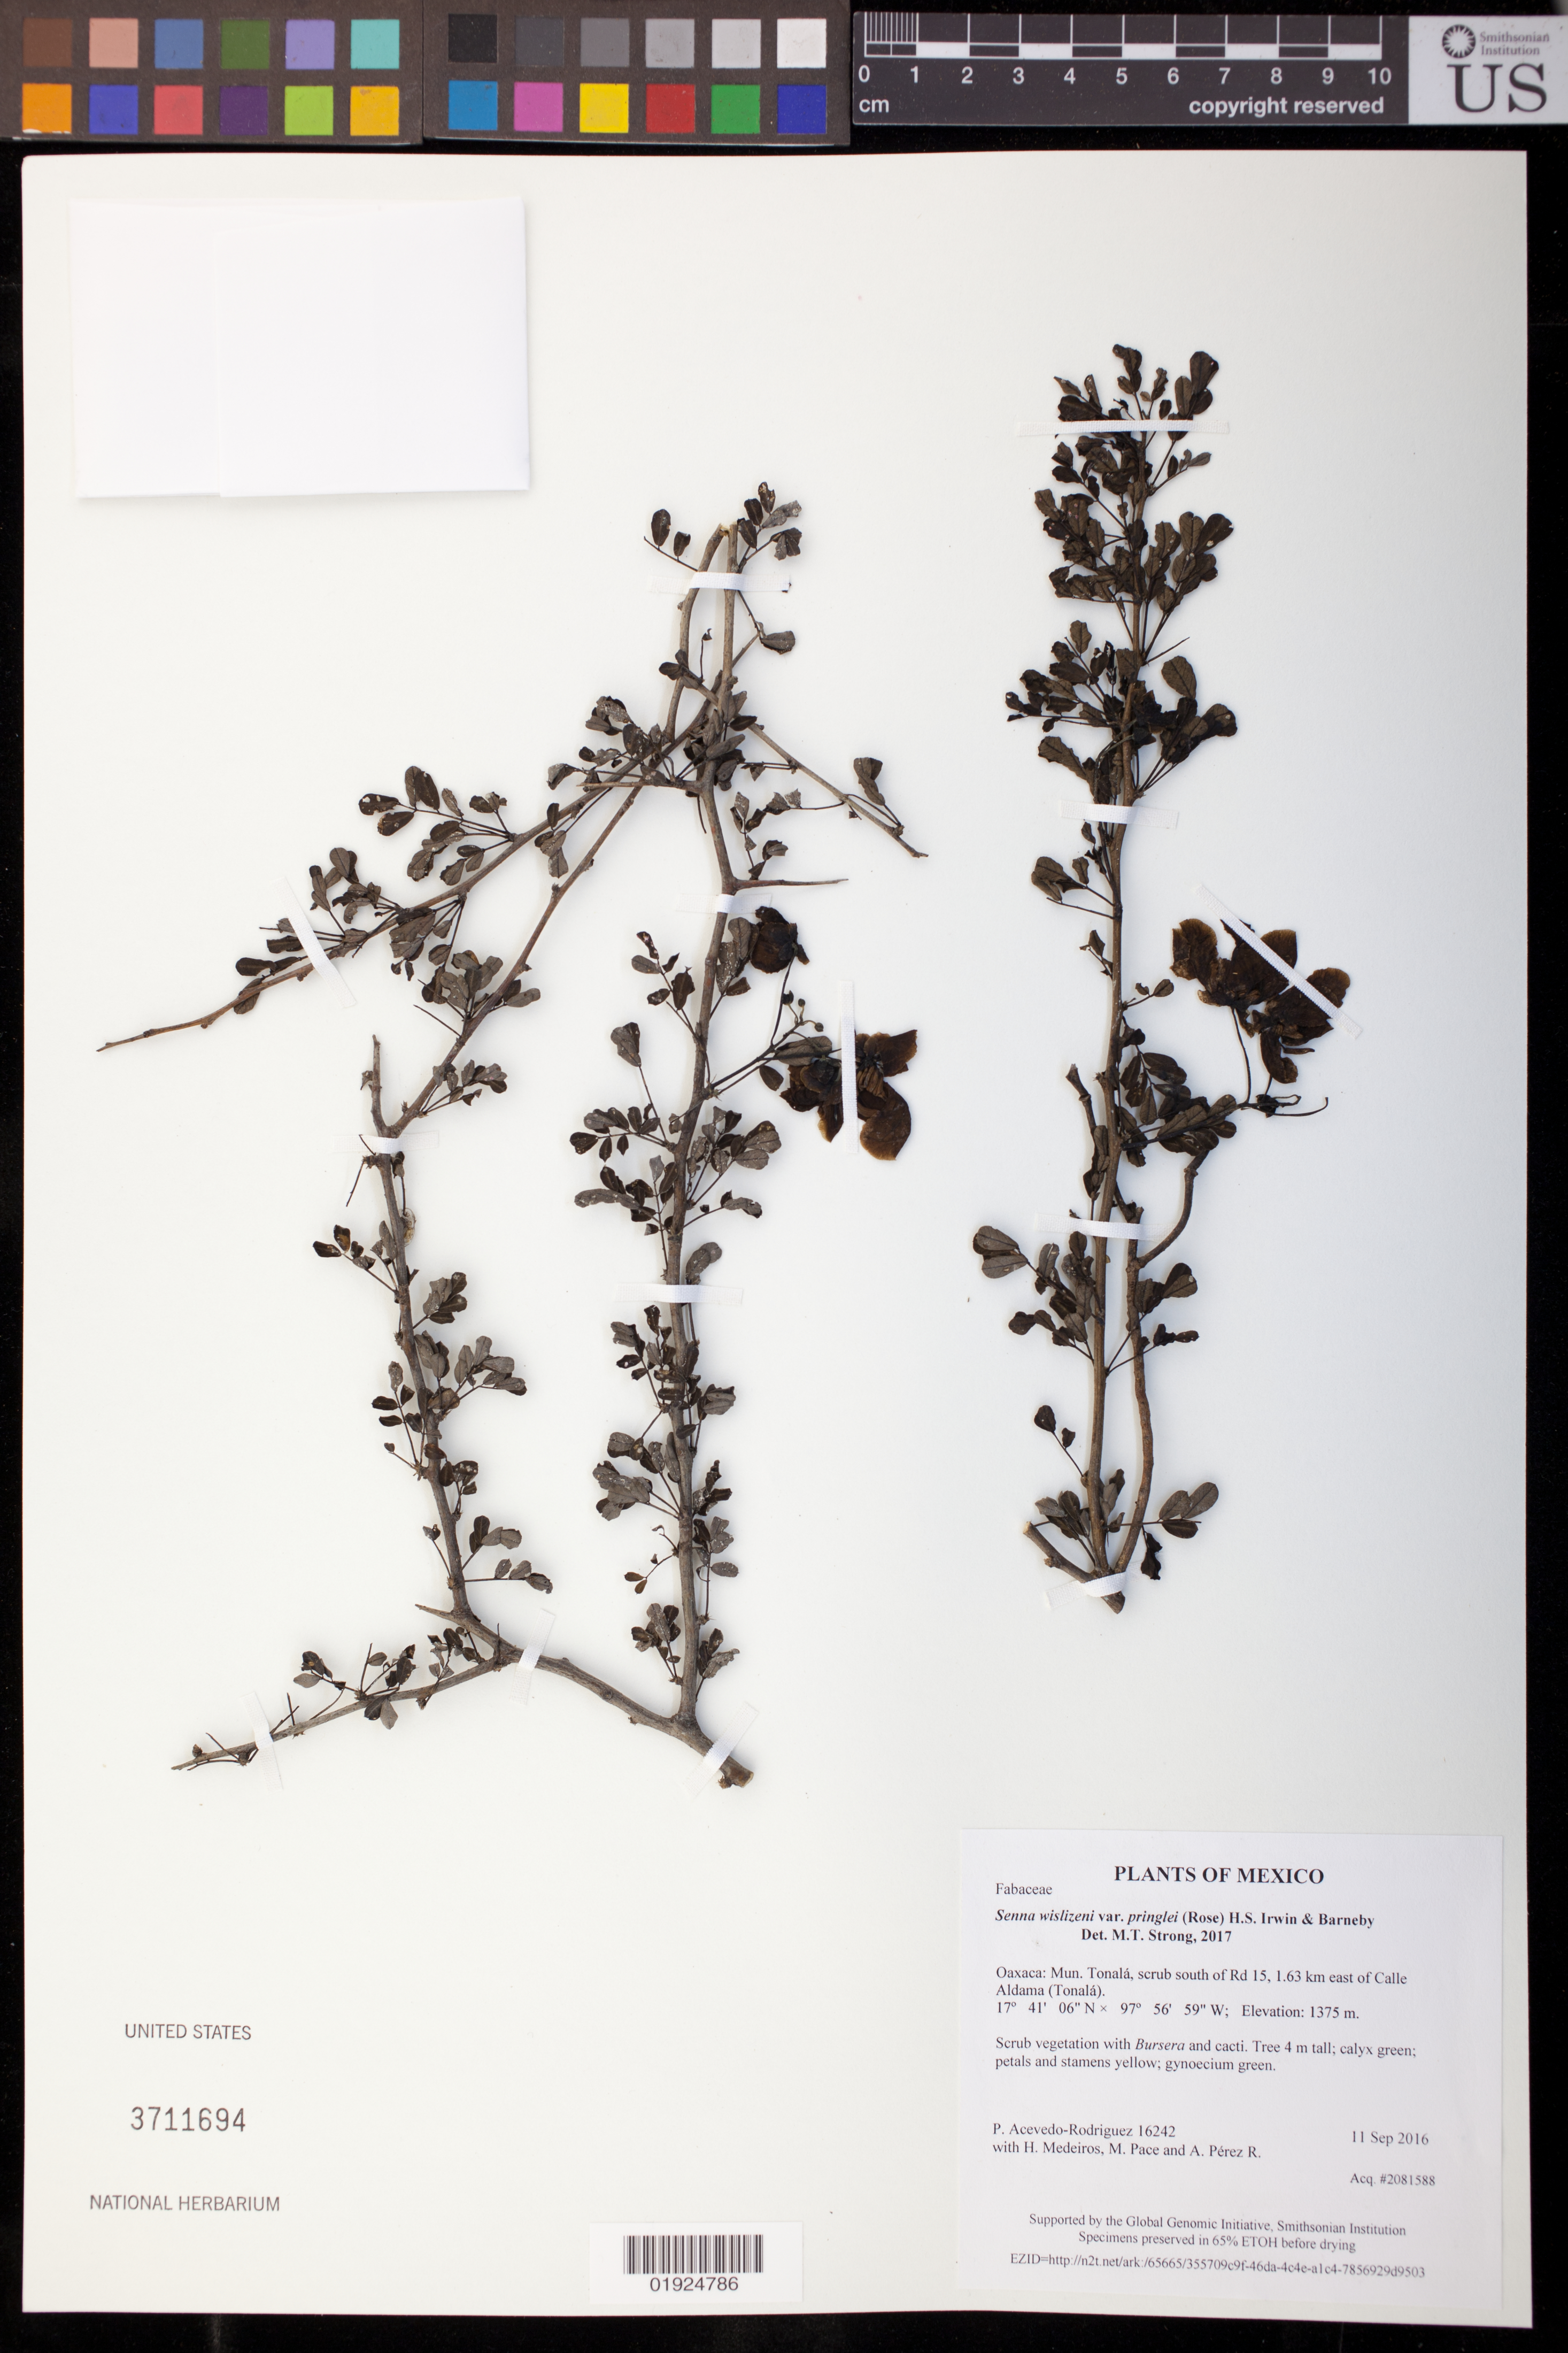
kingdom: Plantae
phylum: Tracheophyta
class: Magnoliopsida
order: Fabales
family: Fabaceae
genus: Senna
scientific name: Senna wislizeni var. pringlei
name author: (Rose) H.S. Irwin & Barneby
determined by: Strong, M. T., (US), Smithsonian Institution - National Museum of Natural History (UNITED STATES)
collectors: P. Acevedo-Rodr., H. Medeiros, M. R. Pace & A. Pérez R.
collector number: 16242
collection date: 2016-09-11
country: Mexico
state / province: Oaxaca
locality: Mun. Tonalá, scrub south of Rd 15, 1.63 km east of Calle Aldama (Tonalá).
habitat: Scrub vegetation with Bursera and cacti.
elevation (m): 1375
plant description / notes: US, NY, MO, K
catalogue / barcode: US 3711694